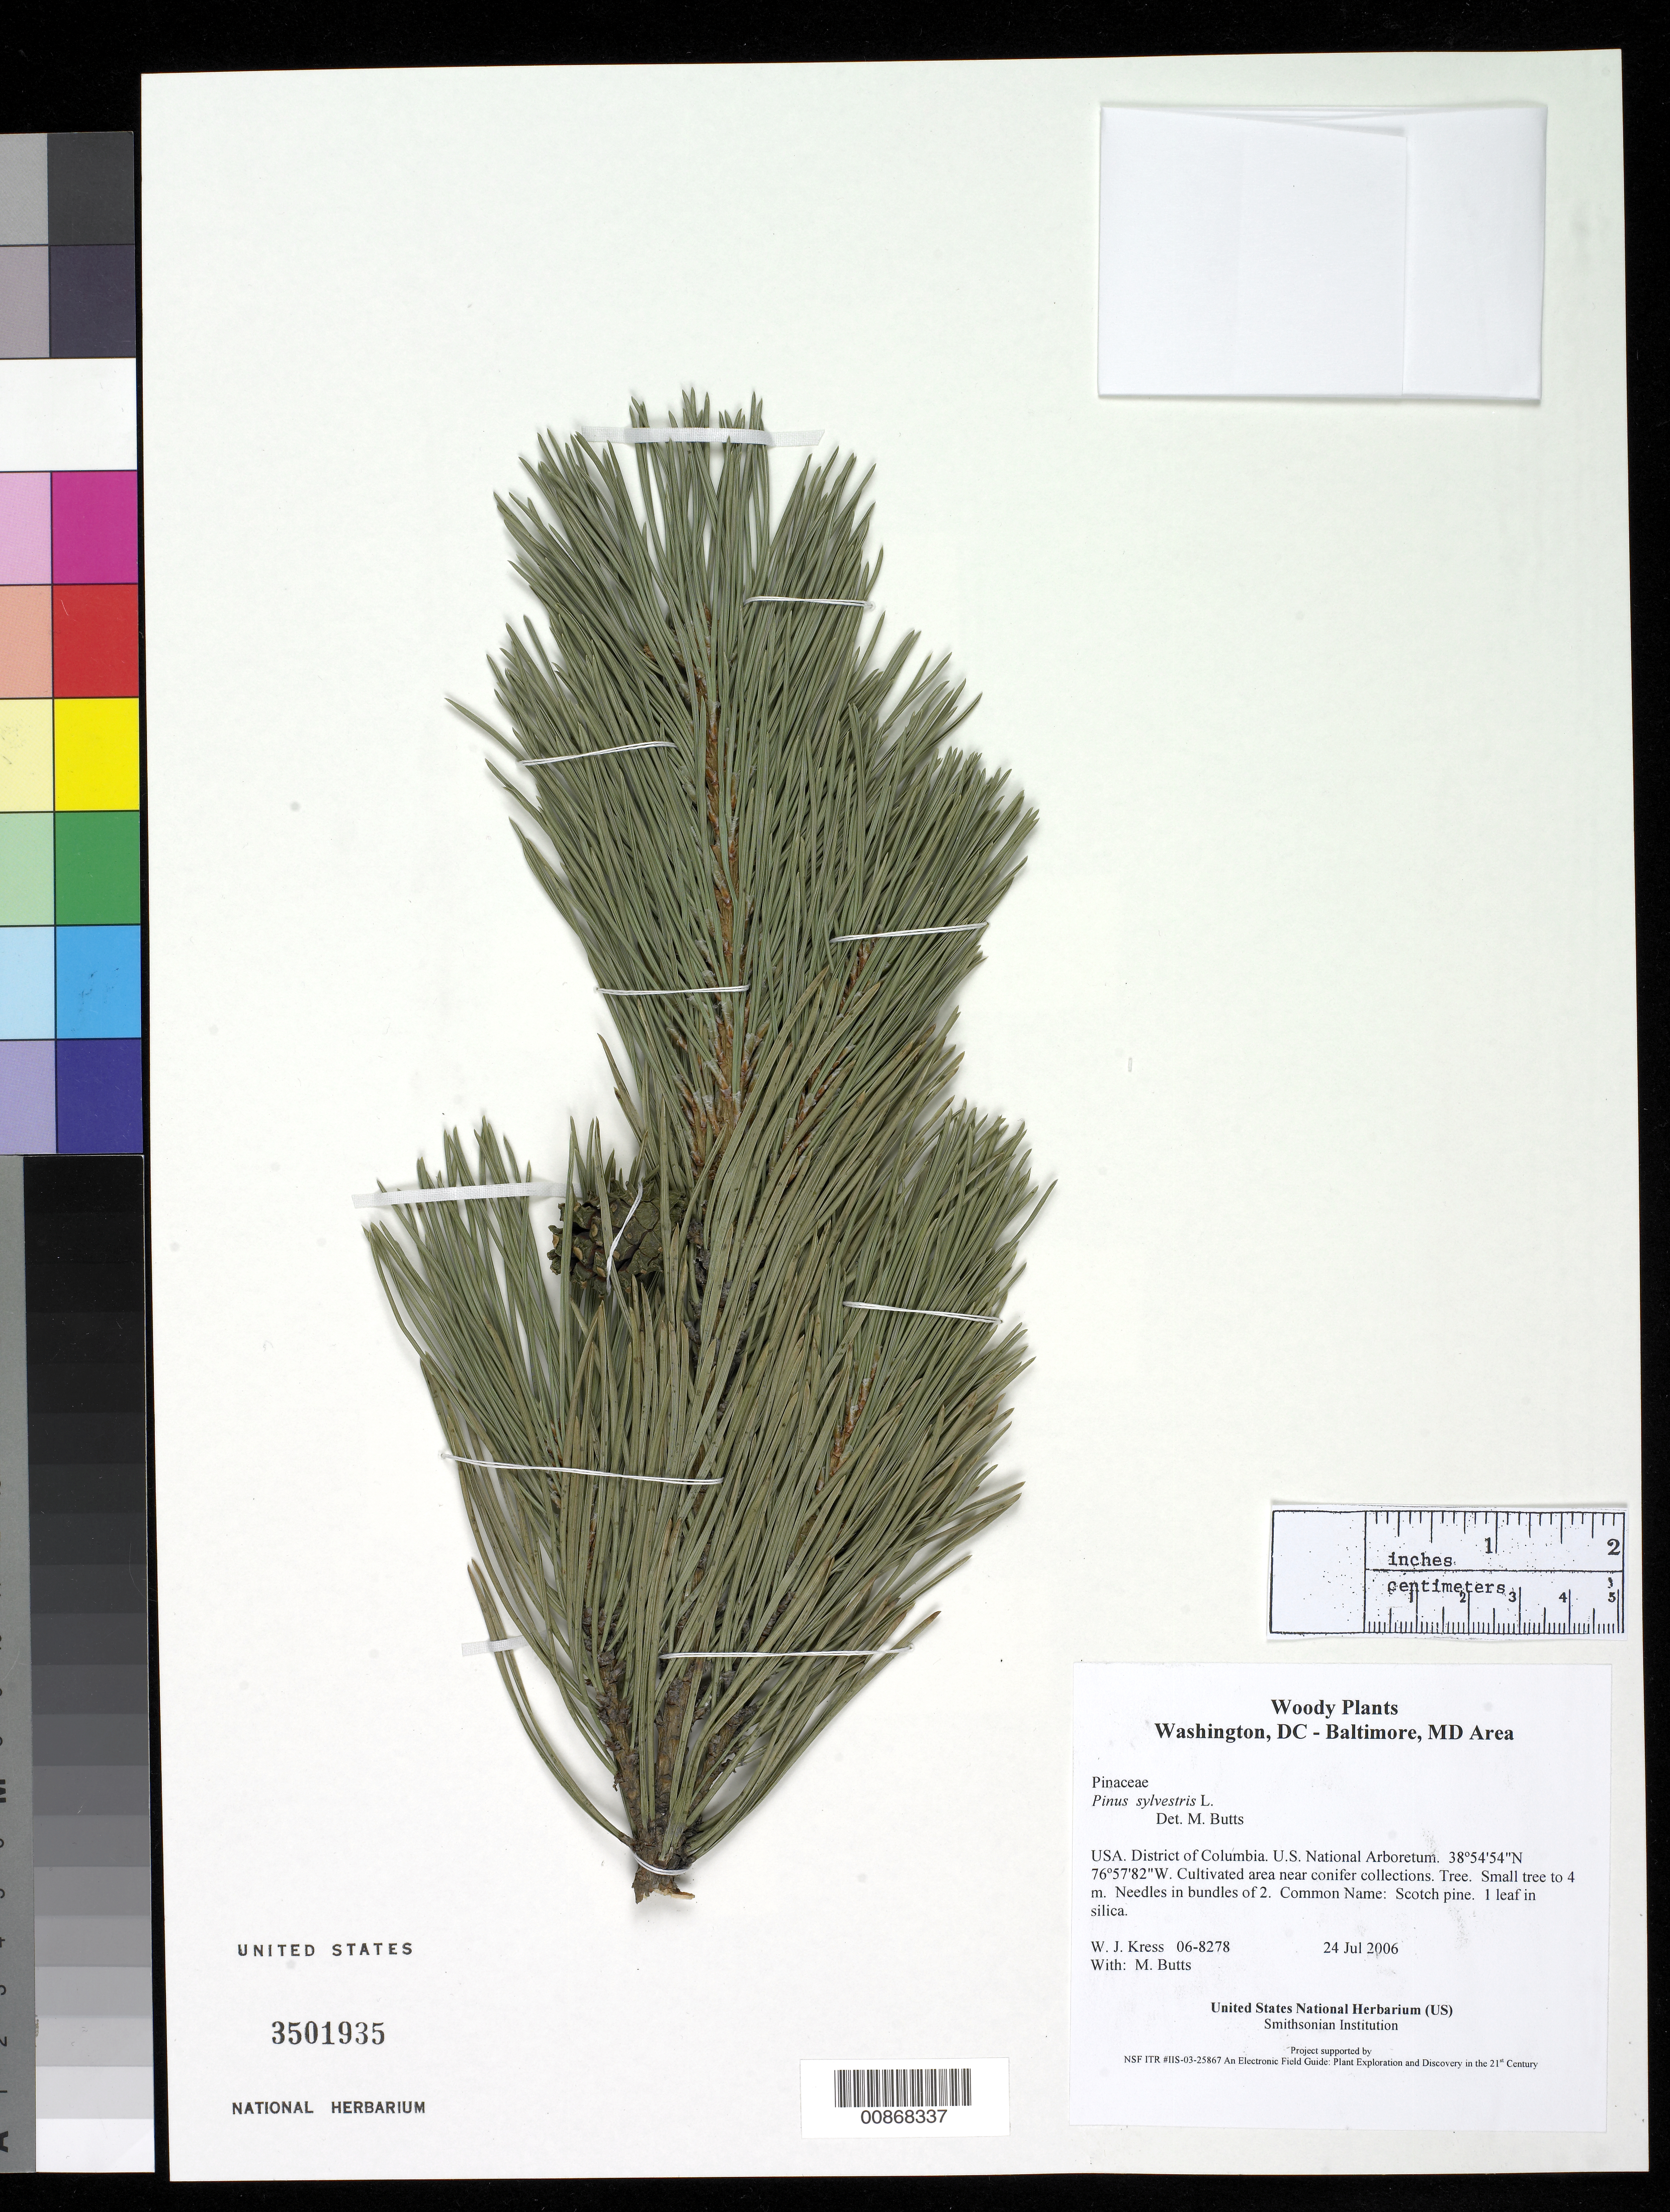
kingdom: Plantae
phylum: Tracheophyta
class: Pinopsida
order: Pinales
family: Pinaceae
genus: Pinus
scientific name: Pinus sylvestris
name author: L.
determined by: Butts, M. B.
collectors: W. J. Kress & M. B. Butts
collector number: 06-8278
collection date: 2006-07-24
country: United States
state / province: District of Columbia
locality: U.S. National Arboretum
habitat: Cultivated area near conifer collections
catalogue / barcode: US 3501935